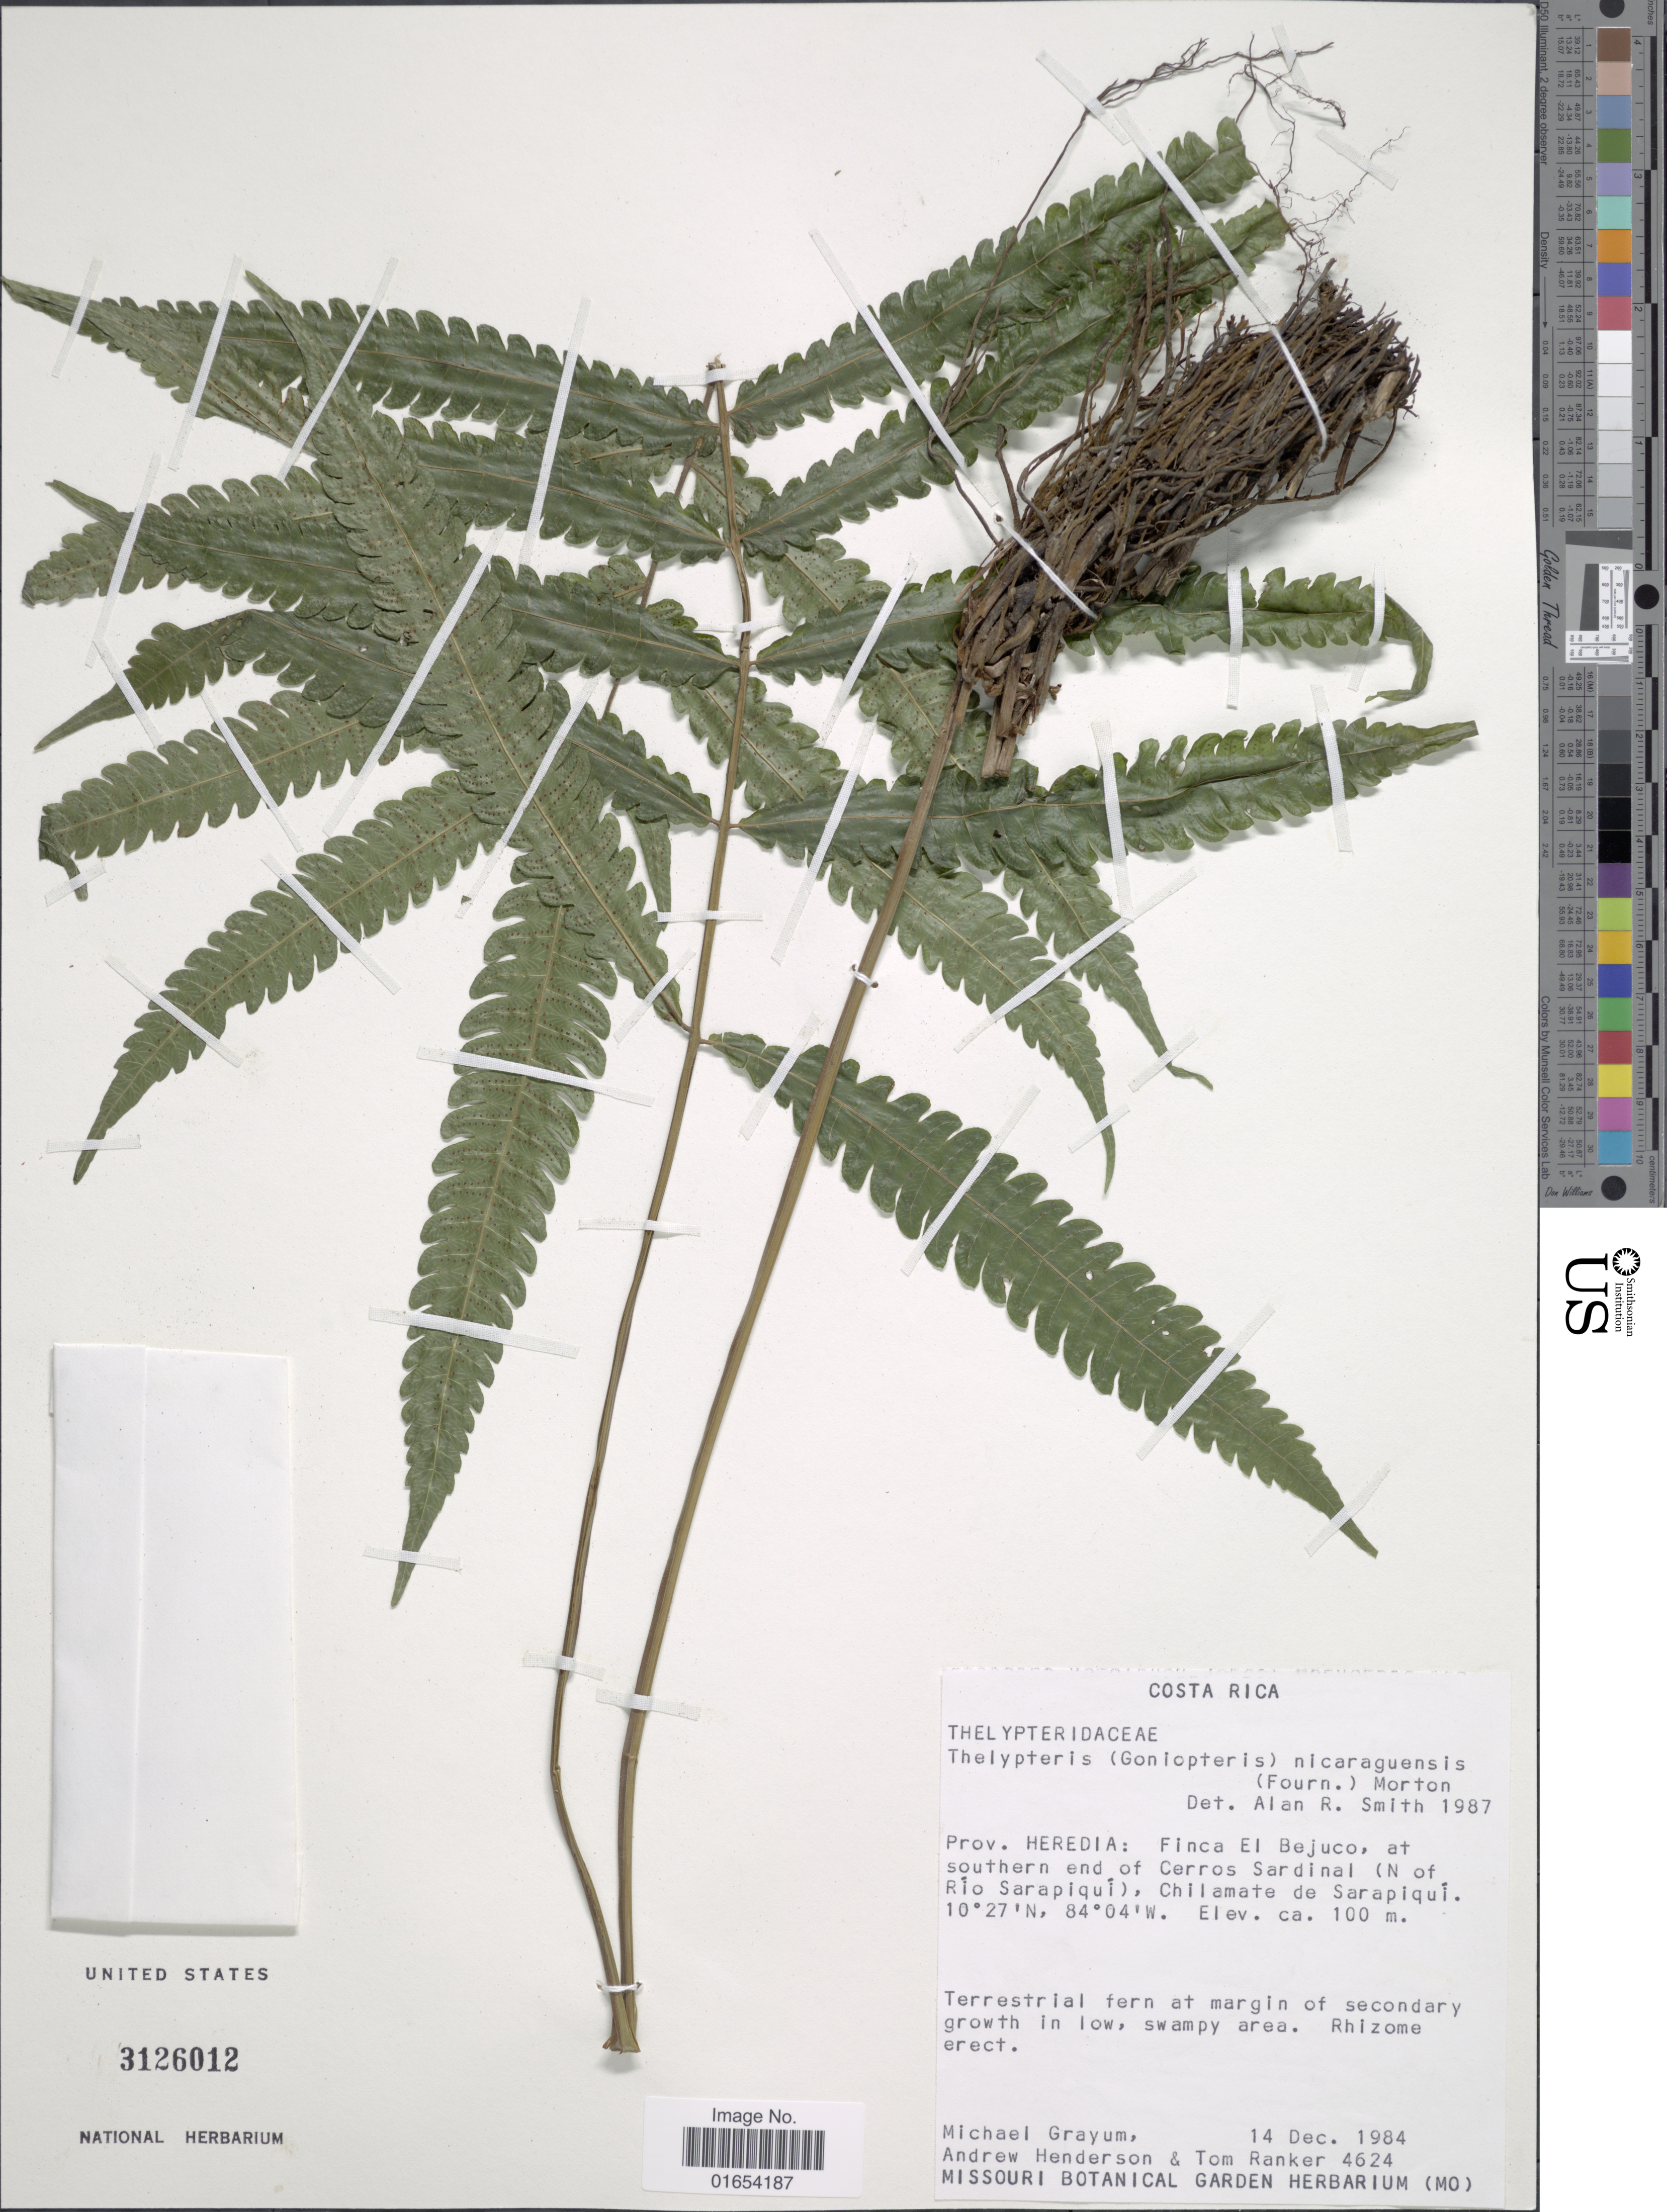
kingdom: Plantae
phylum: Tracheophyta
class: Polypodiopsida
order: Polypodiales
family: Thelypteridaceae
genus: Goniopteris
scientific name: Goniopteris nicaraguensis (C. Chr.) comb. nov., ined 2015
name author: (C. Chr.)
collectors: M. H. Grayum, A. J. Henderson & T. A. Ranker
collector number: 4624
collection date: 1984-12-14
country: Costa Rica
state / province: Heredia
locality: Finca El Bejuco, at southern end of Cerros Sardinal (N of Rio Sarapiqui), Chilamate de Sarapiqui), Chillamate de Sarapiqui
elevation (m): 100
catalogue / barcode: US 3126012